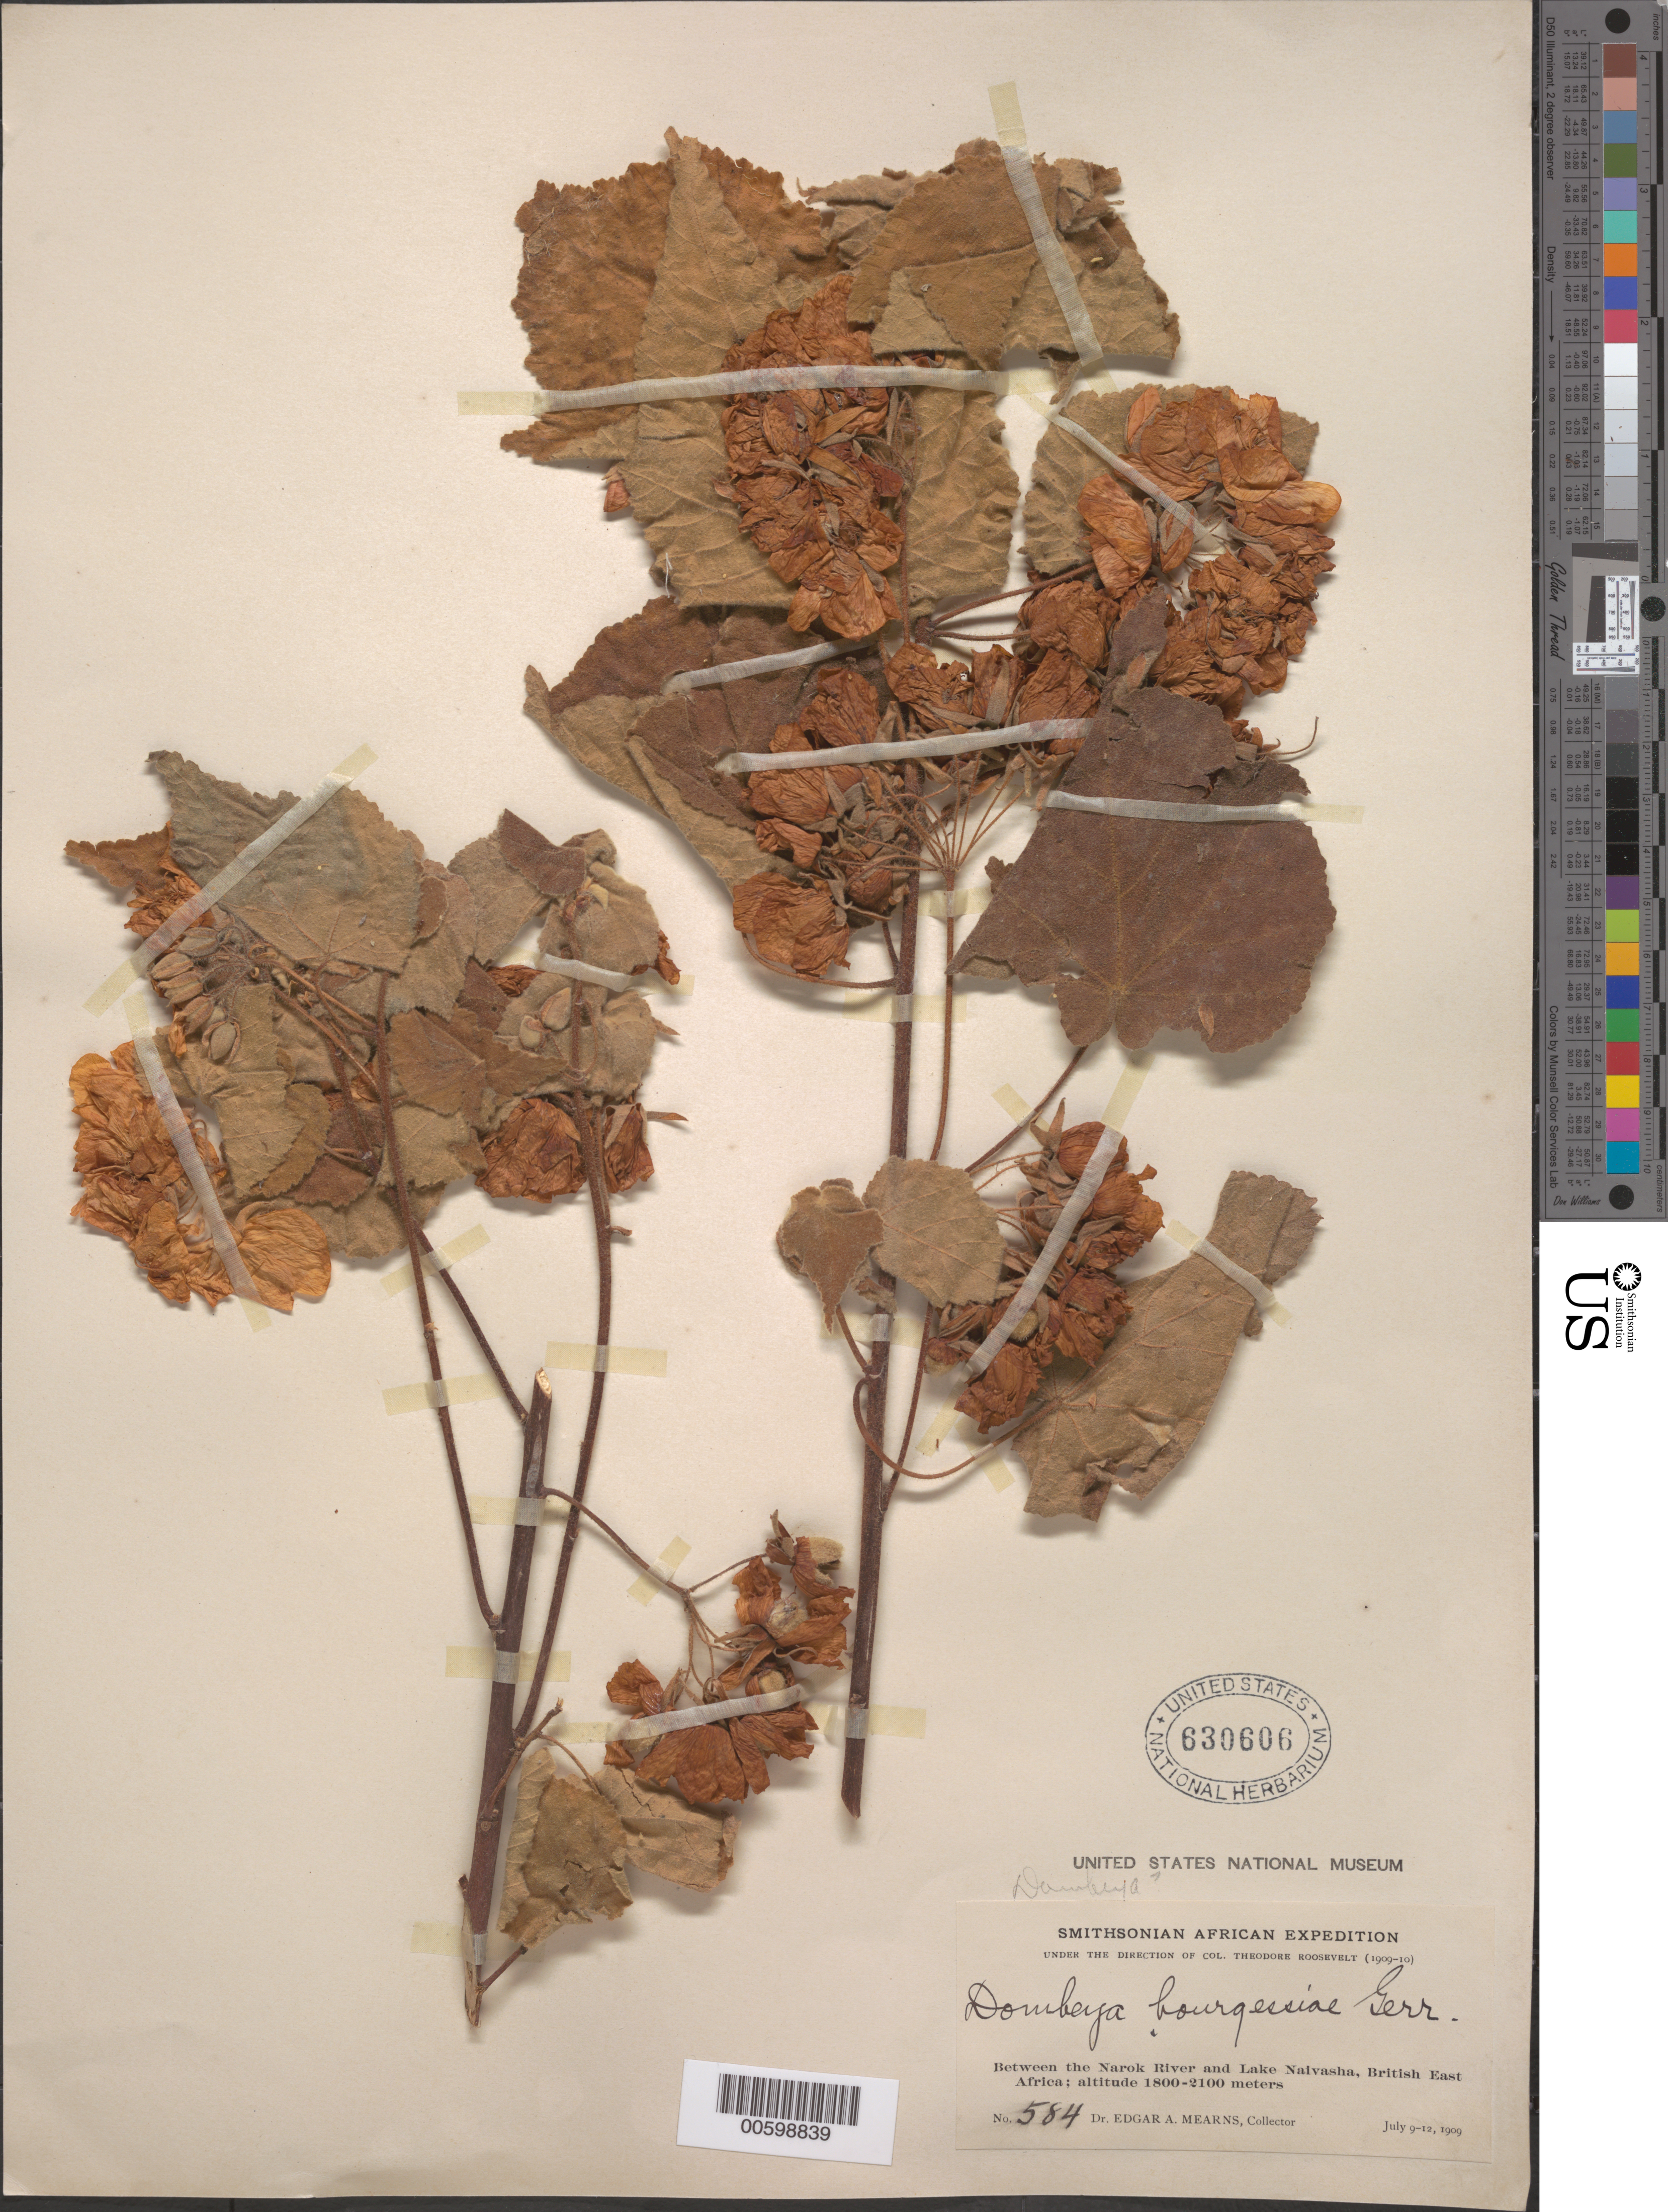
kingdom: Plantae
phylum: Tracheophyta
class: Magnoliopsida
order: Malvales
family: Malvaceae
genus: Dombeya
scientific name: Dombeya burgessiae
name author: Gerrard ex Harv.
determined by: Jourdain-Fievet, L.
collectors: E. A. Mearns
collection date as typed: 09 Jul 1909 to 12 Jul 1909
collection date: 1909-07-09/1909-07-12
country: Kenya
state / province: Nakuru / Narok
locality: Between the Narok River and Lake Naivasha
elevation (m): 1800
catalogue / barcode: US 630606